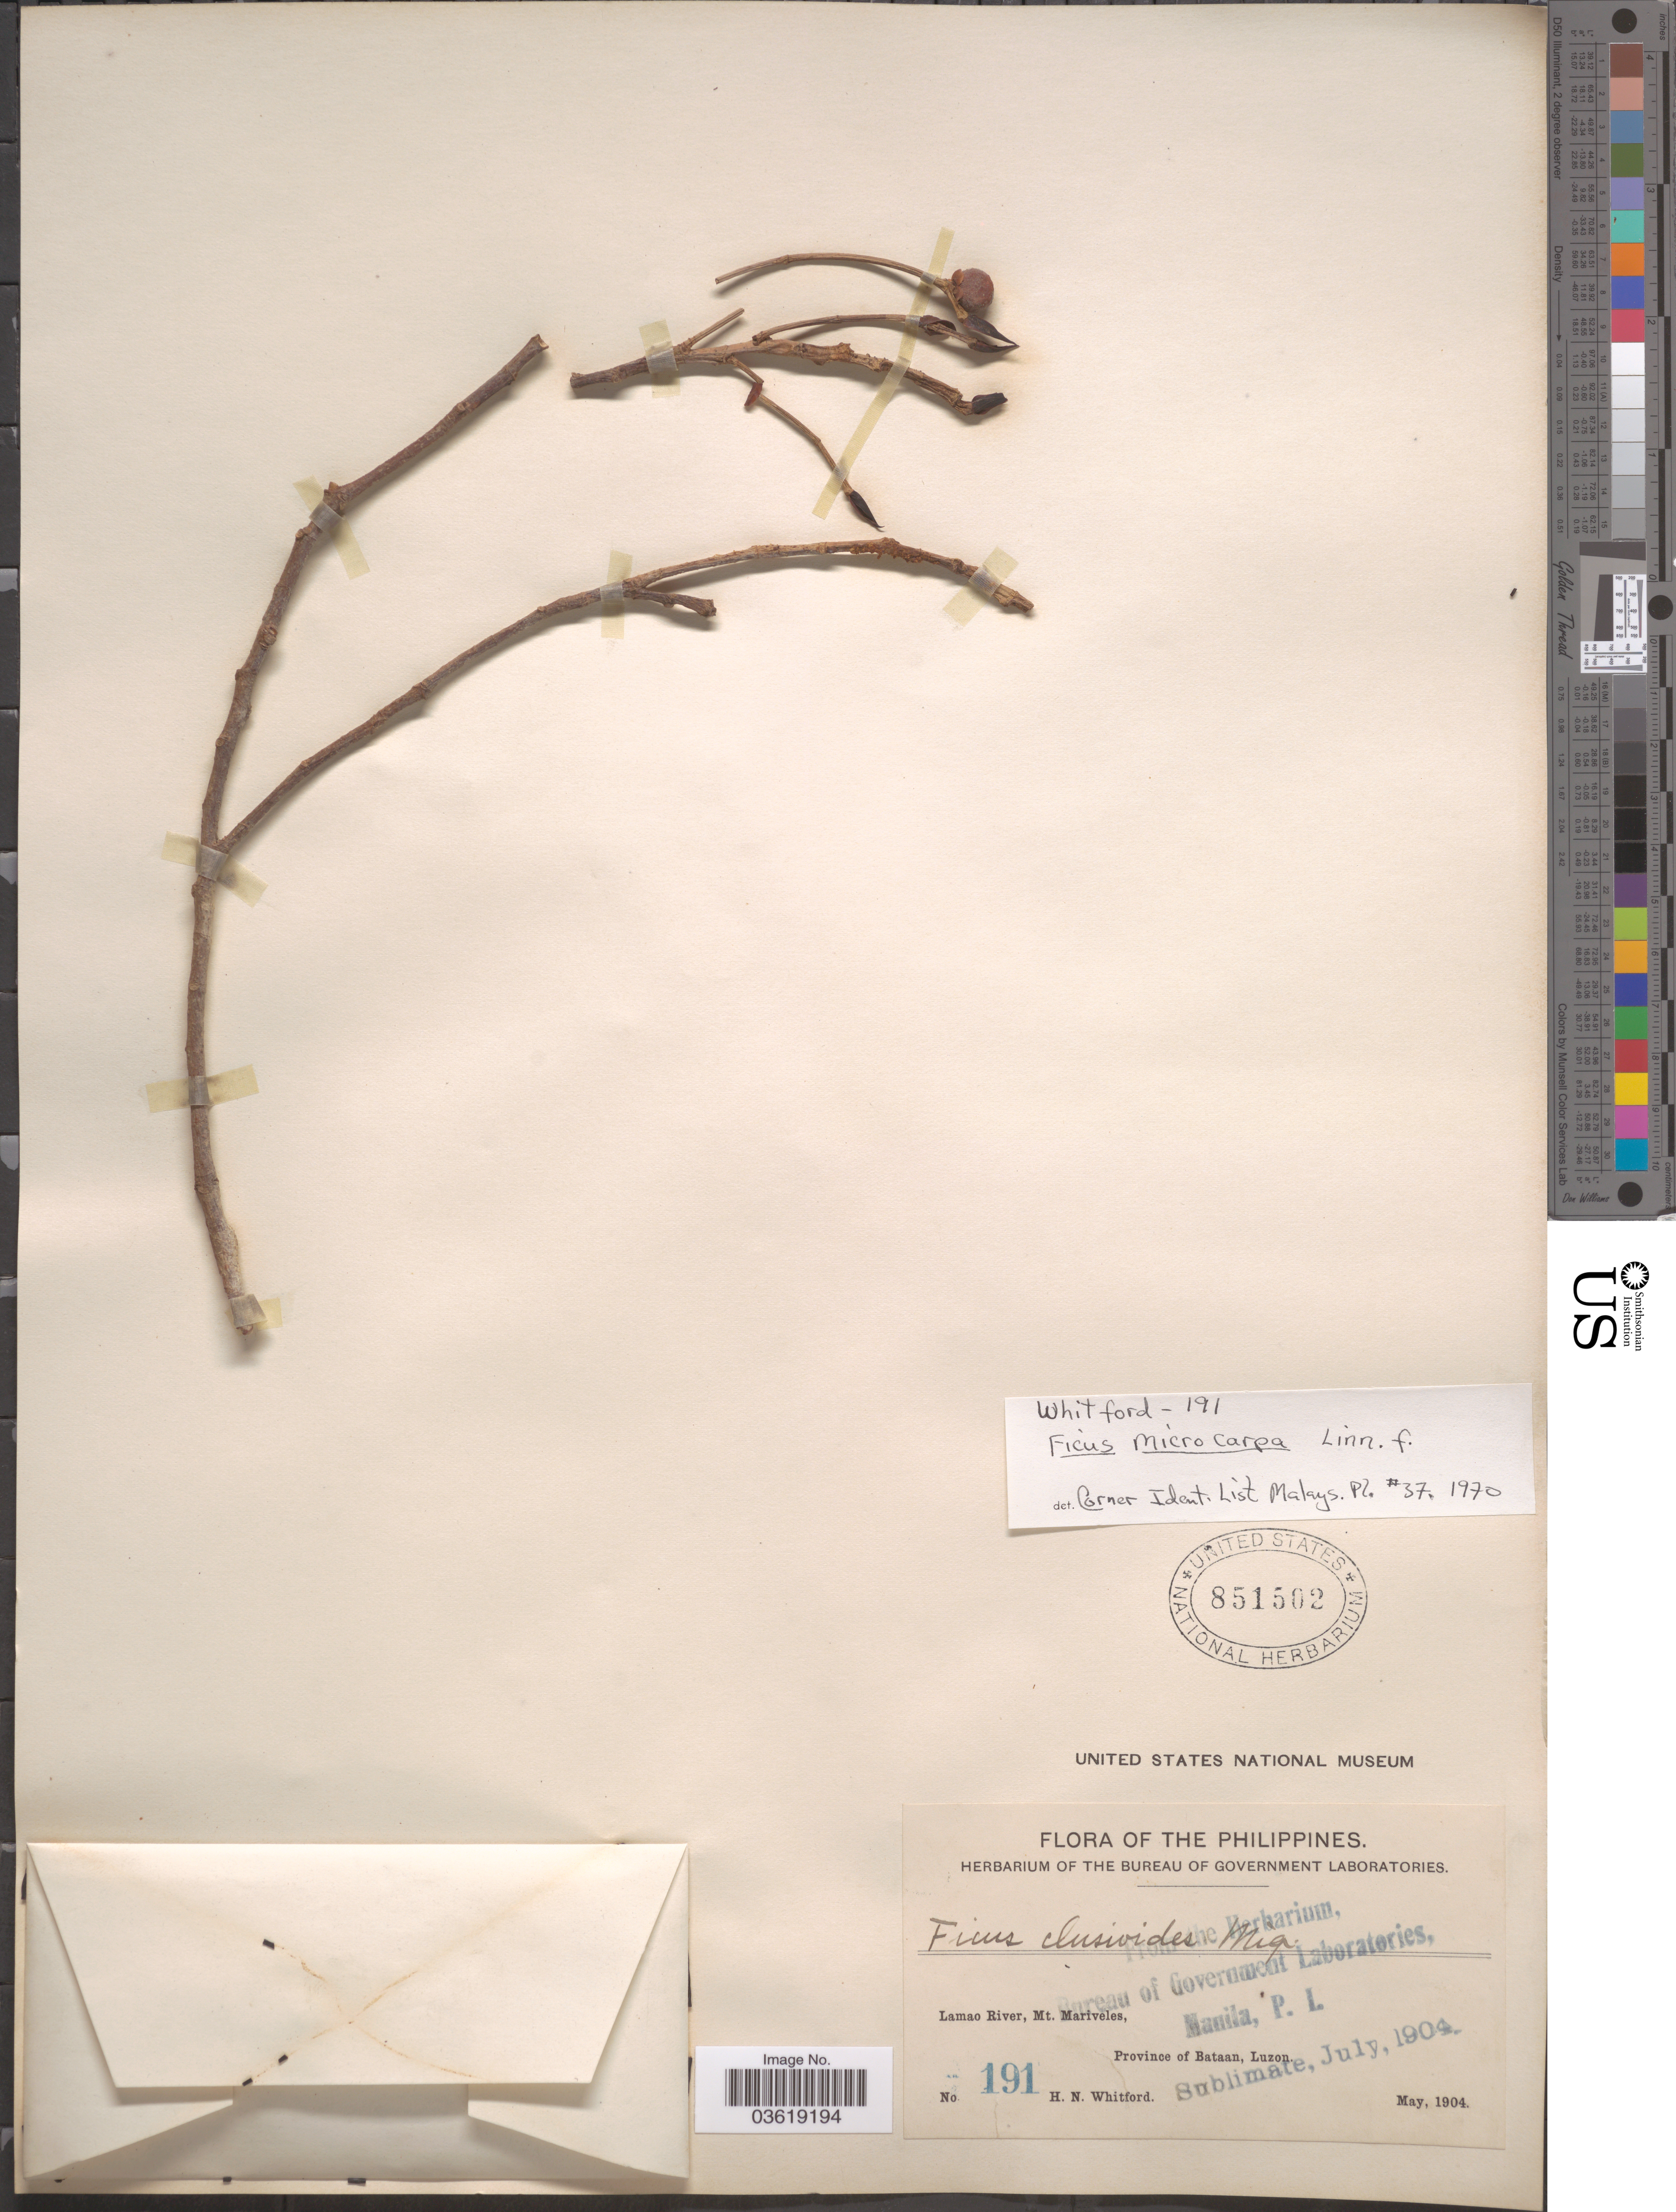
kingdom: Plantae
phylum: Tracheophyta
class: Magnoliopsida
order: Rosales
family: Moraceae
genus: Ficus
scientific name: Ficus microcarpa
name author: L. f.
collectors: H. N. Whitford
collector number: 191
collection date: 1904-05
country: Philippines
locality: Lamao River, Mt. Mariveles, Province of Bataan, Luzon.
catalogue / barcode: US 851502